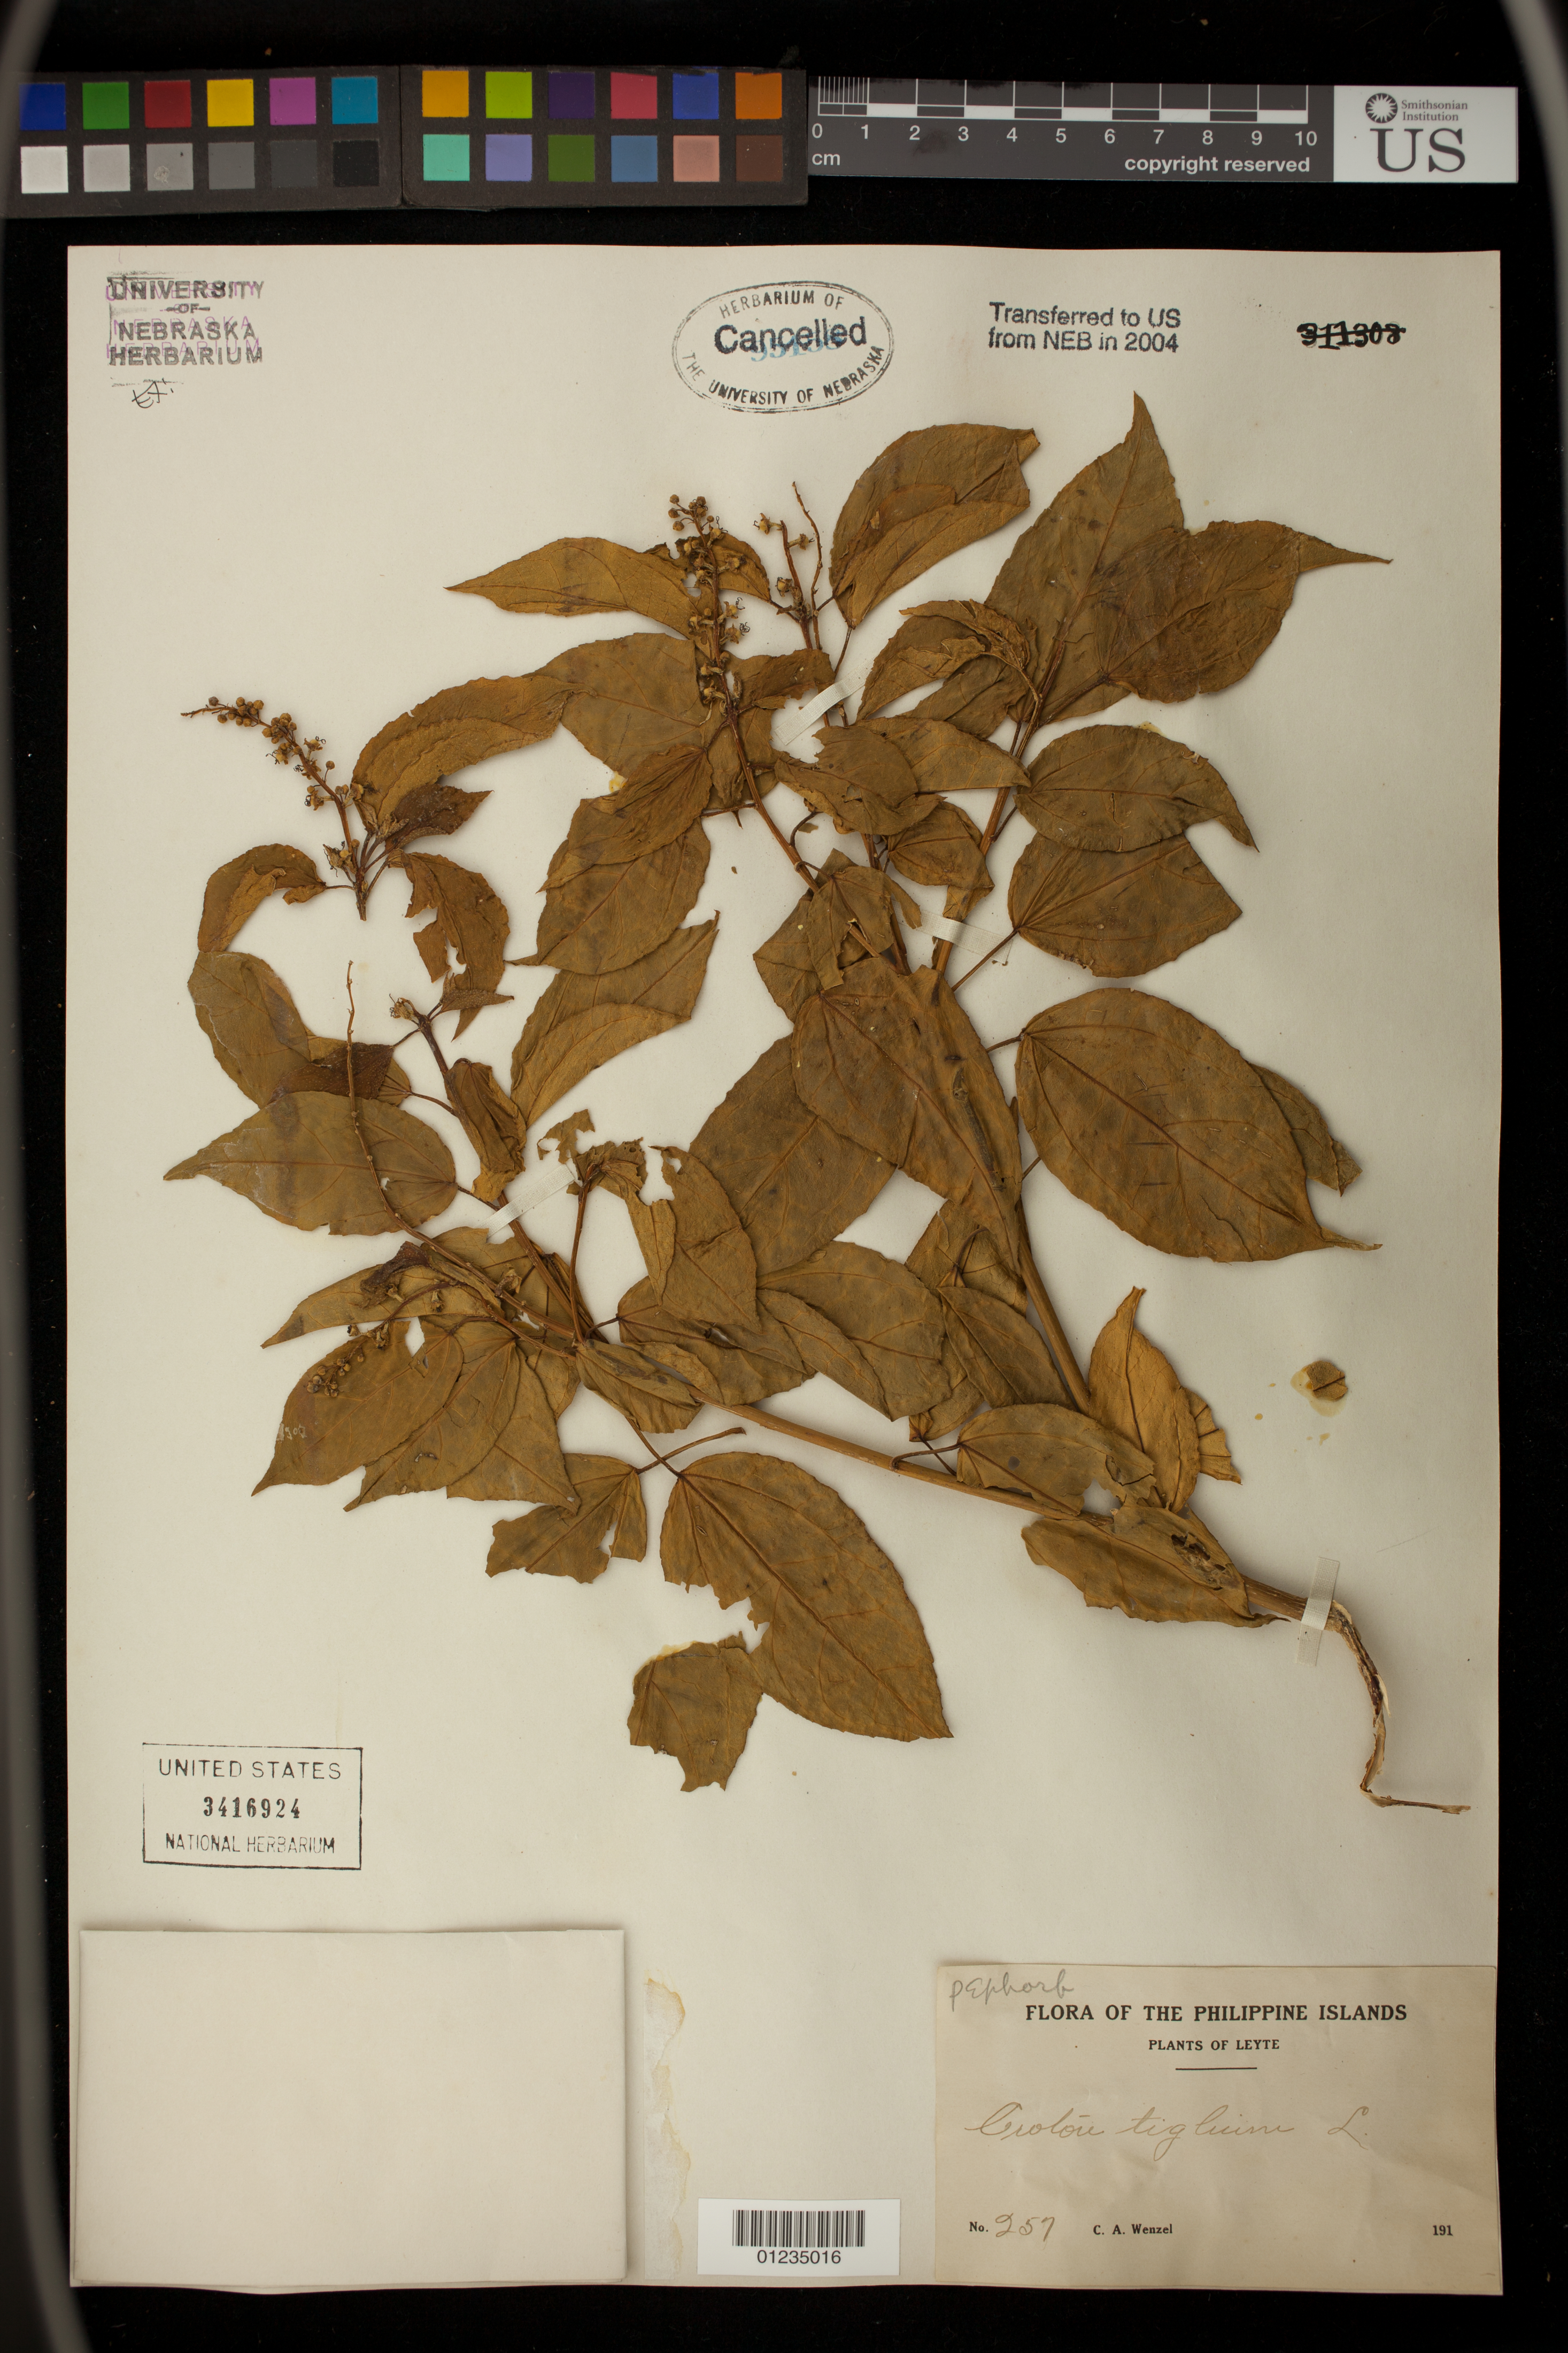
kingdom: Plantae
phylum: Tracheophyta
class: Magnoliopsida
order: Malpighiales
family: Euphorbiaceae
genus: Croton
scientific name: Croton tiglium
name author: L.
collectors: C. Wenzel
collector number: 257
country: Philippines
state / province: Eastern Visayas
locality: Leyte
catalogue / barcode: US 3416924